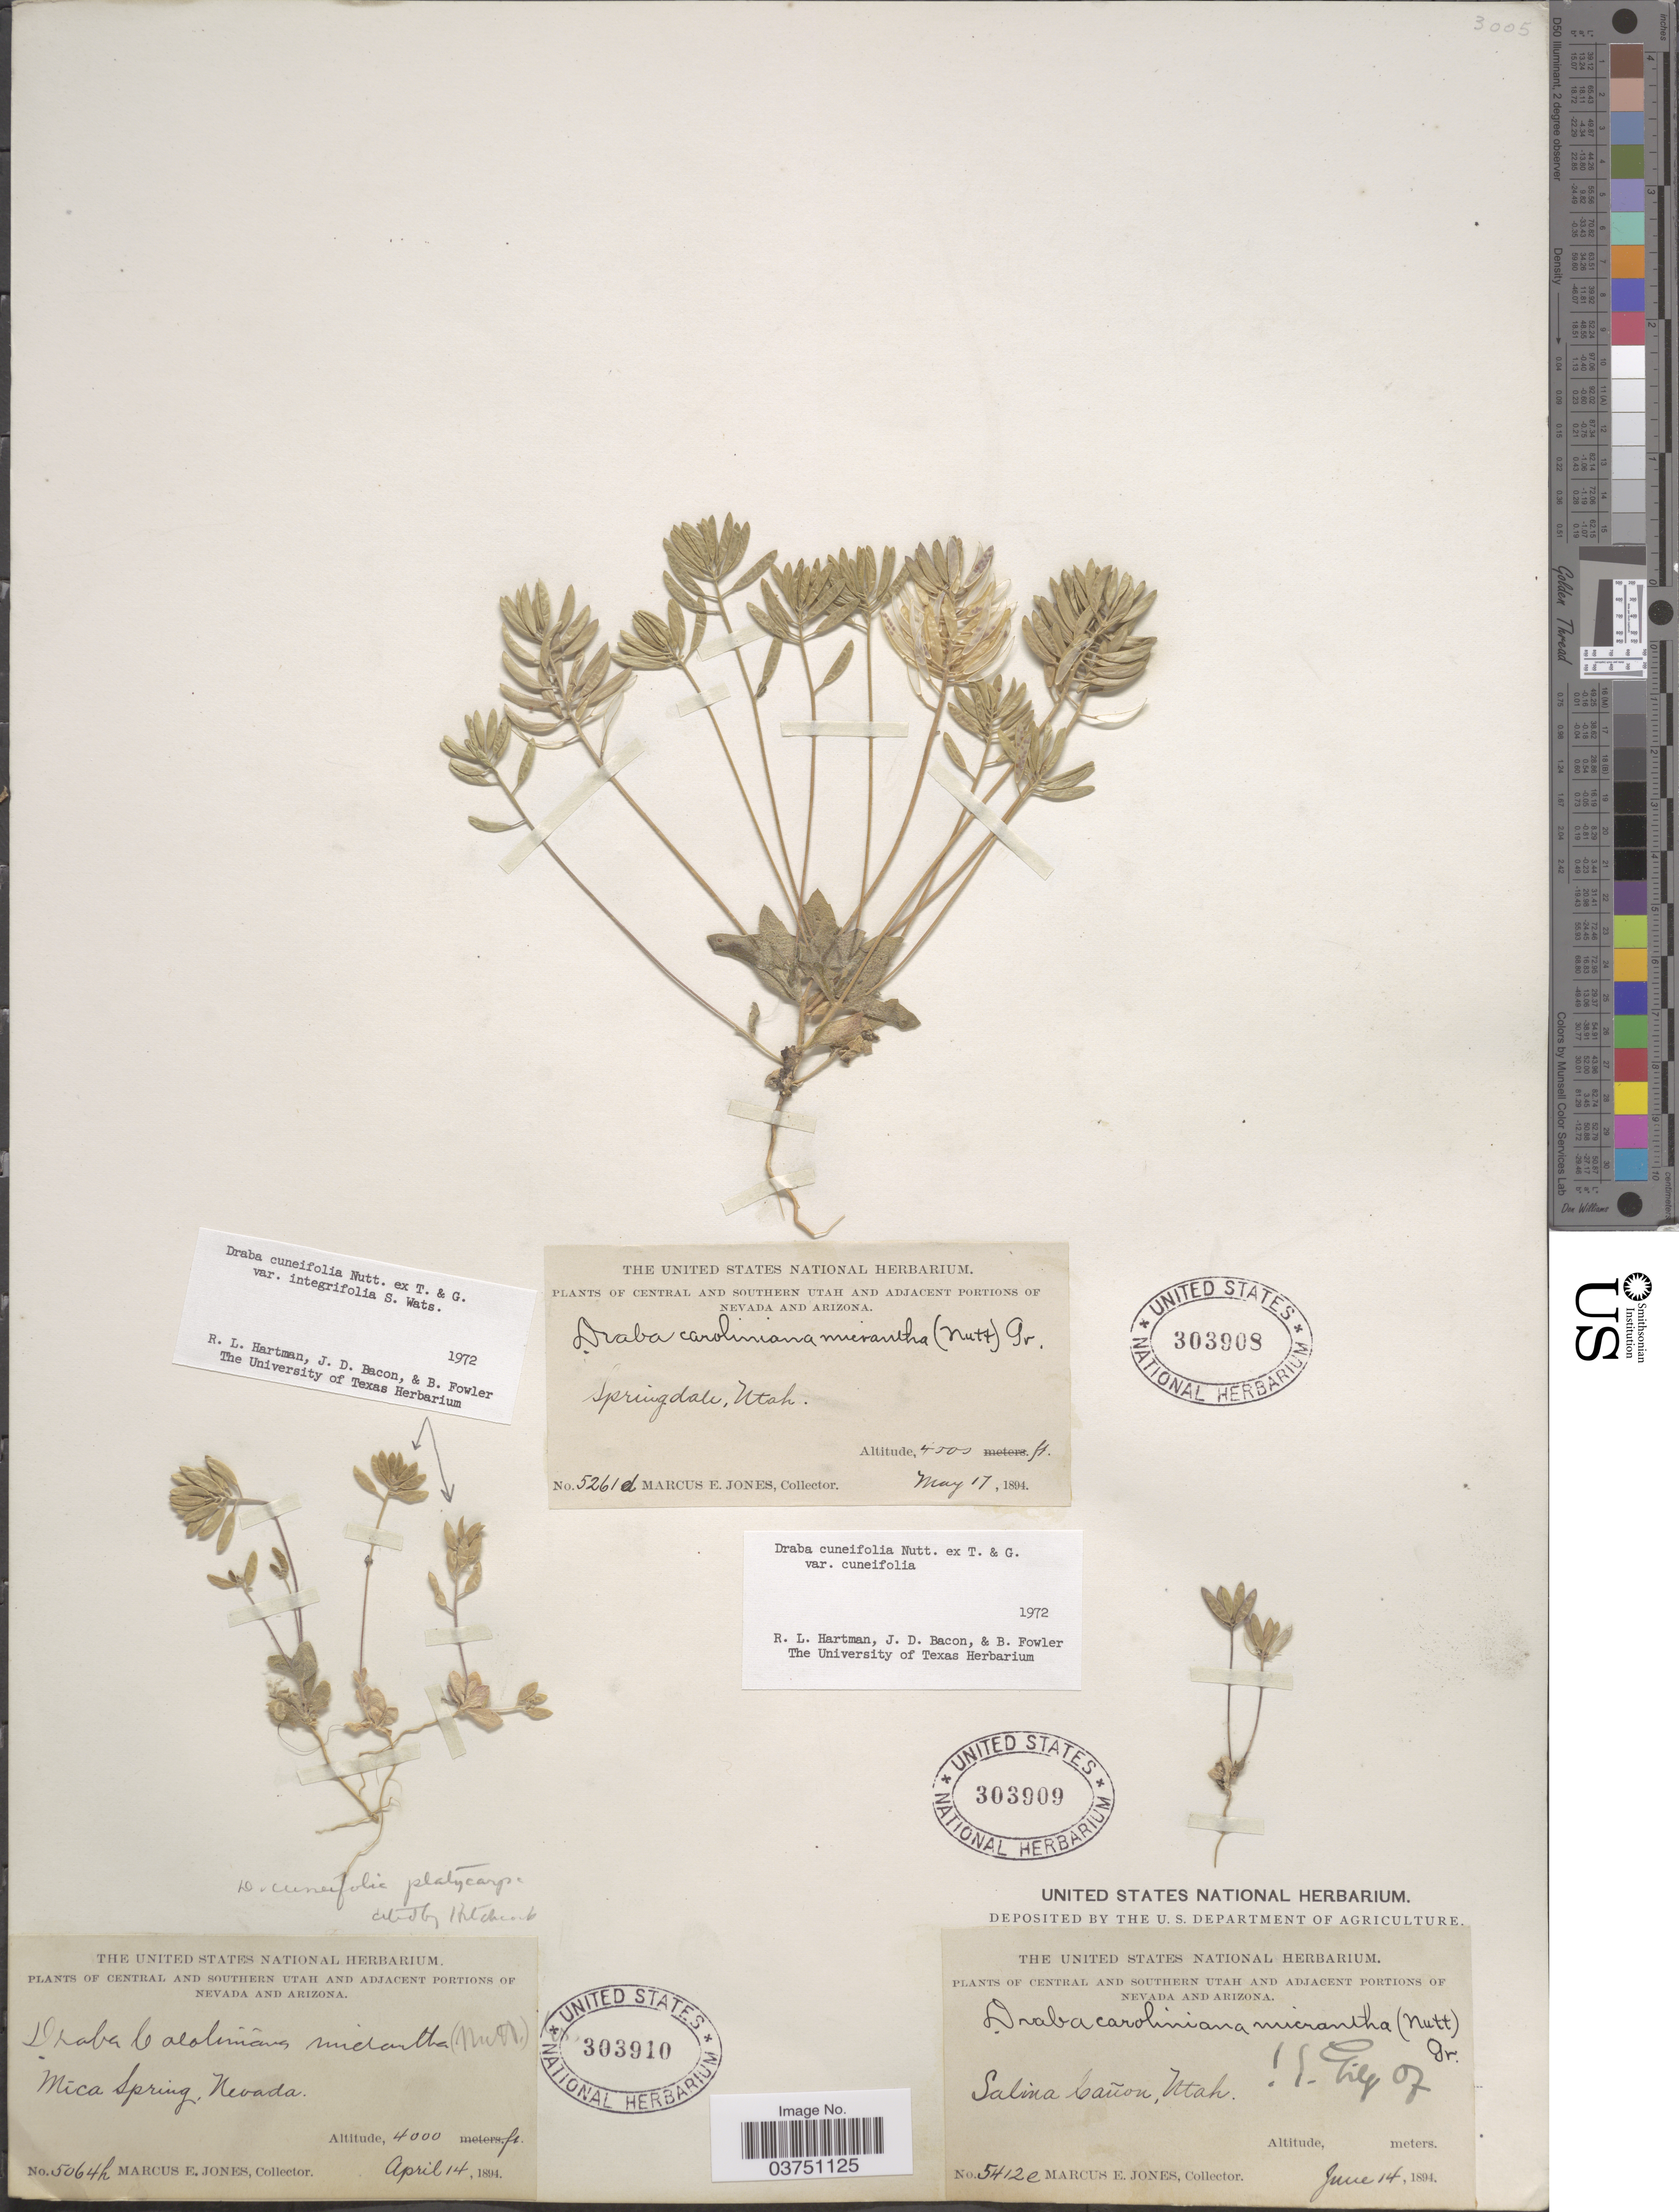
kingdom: Plantae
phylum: Tracheophyta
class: Magnoliopsida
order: Brassicales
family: Brassicaceae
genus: Draba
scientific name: Draba cuneifolia var. integrifolia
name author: S. Watson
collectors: M. E. Jones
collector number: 5064h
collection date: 1894-04-14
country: United States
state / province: Nevada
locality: Mica Spring.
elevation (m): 1219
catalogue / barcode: US 303910-3